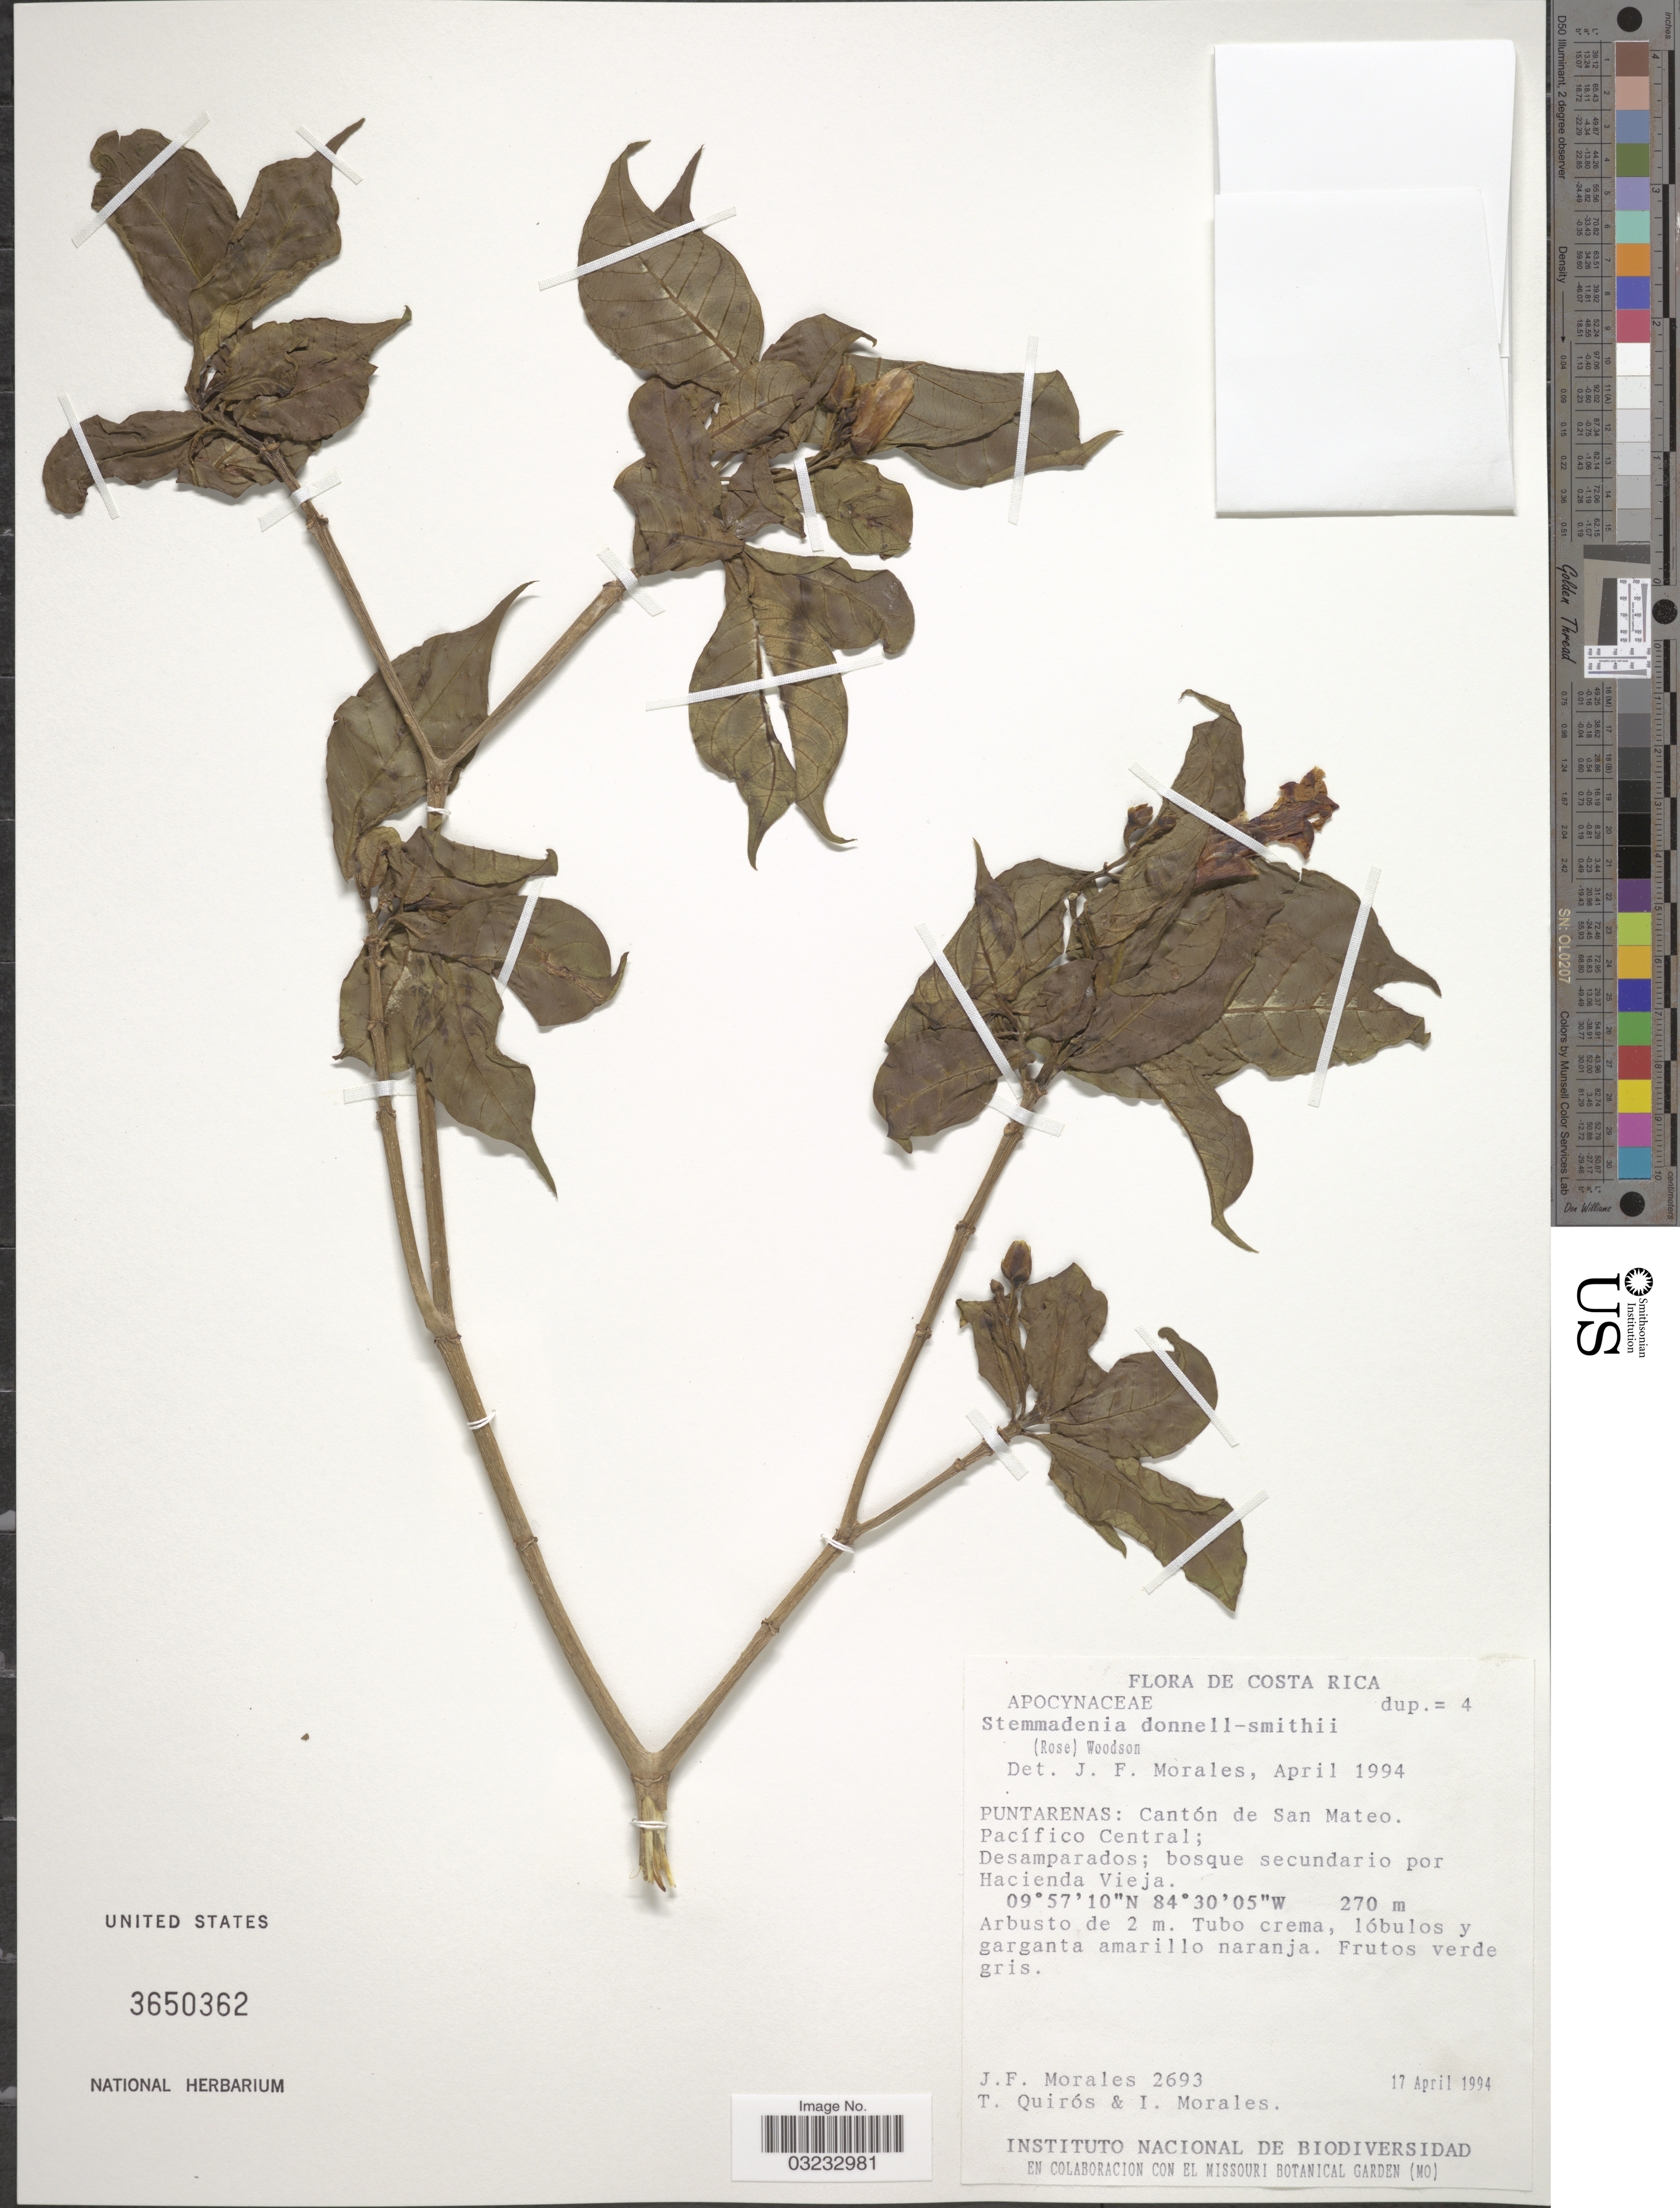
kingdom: Plantae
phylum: Tracheophyta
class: Magnoliopsida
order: Gentianales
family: Apocynaceae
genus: Stemmadenia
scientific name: Stemmadenia donnell-smithii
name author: (Rose ex Donn. Sm.) Woodson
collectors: J. Morales, T. Quirós & I. Morales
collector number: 2693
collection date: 1994-04-17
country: Costa Rica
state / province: Puntarenas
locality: Puntarenas: Cantón de San Mateo, Pacífico Central, Desamparados.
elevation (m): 270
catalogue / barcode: US 3650362